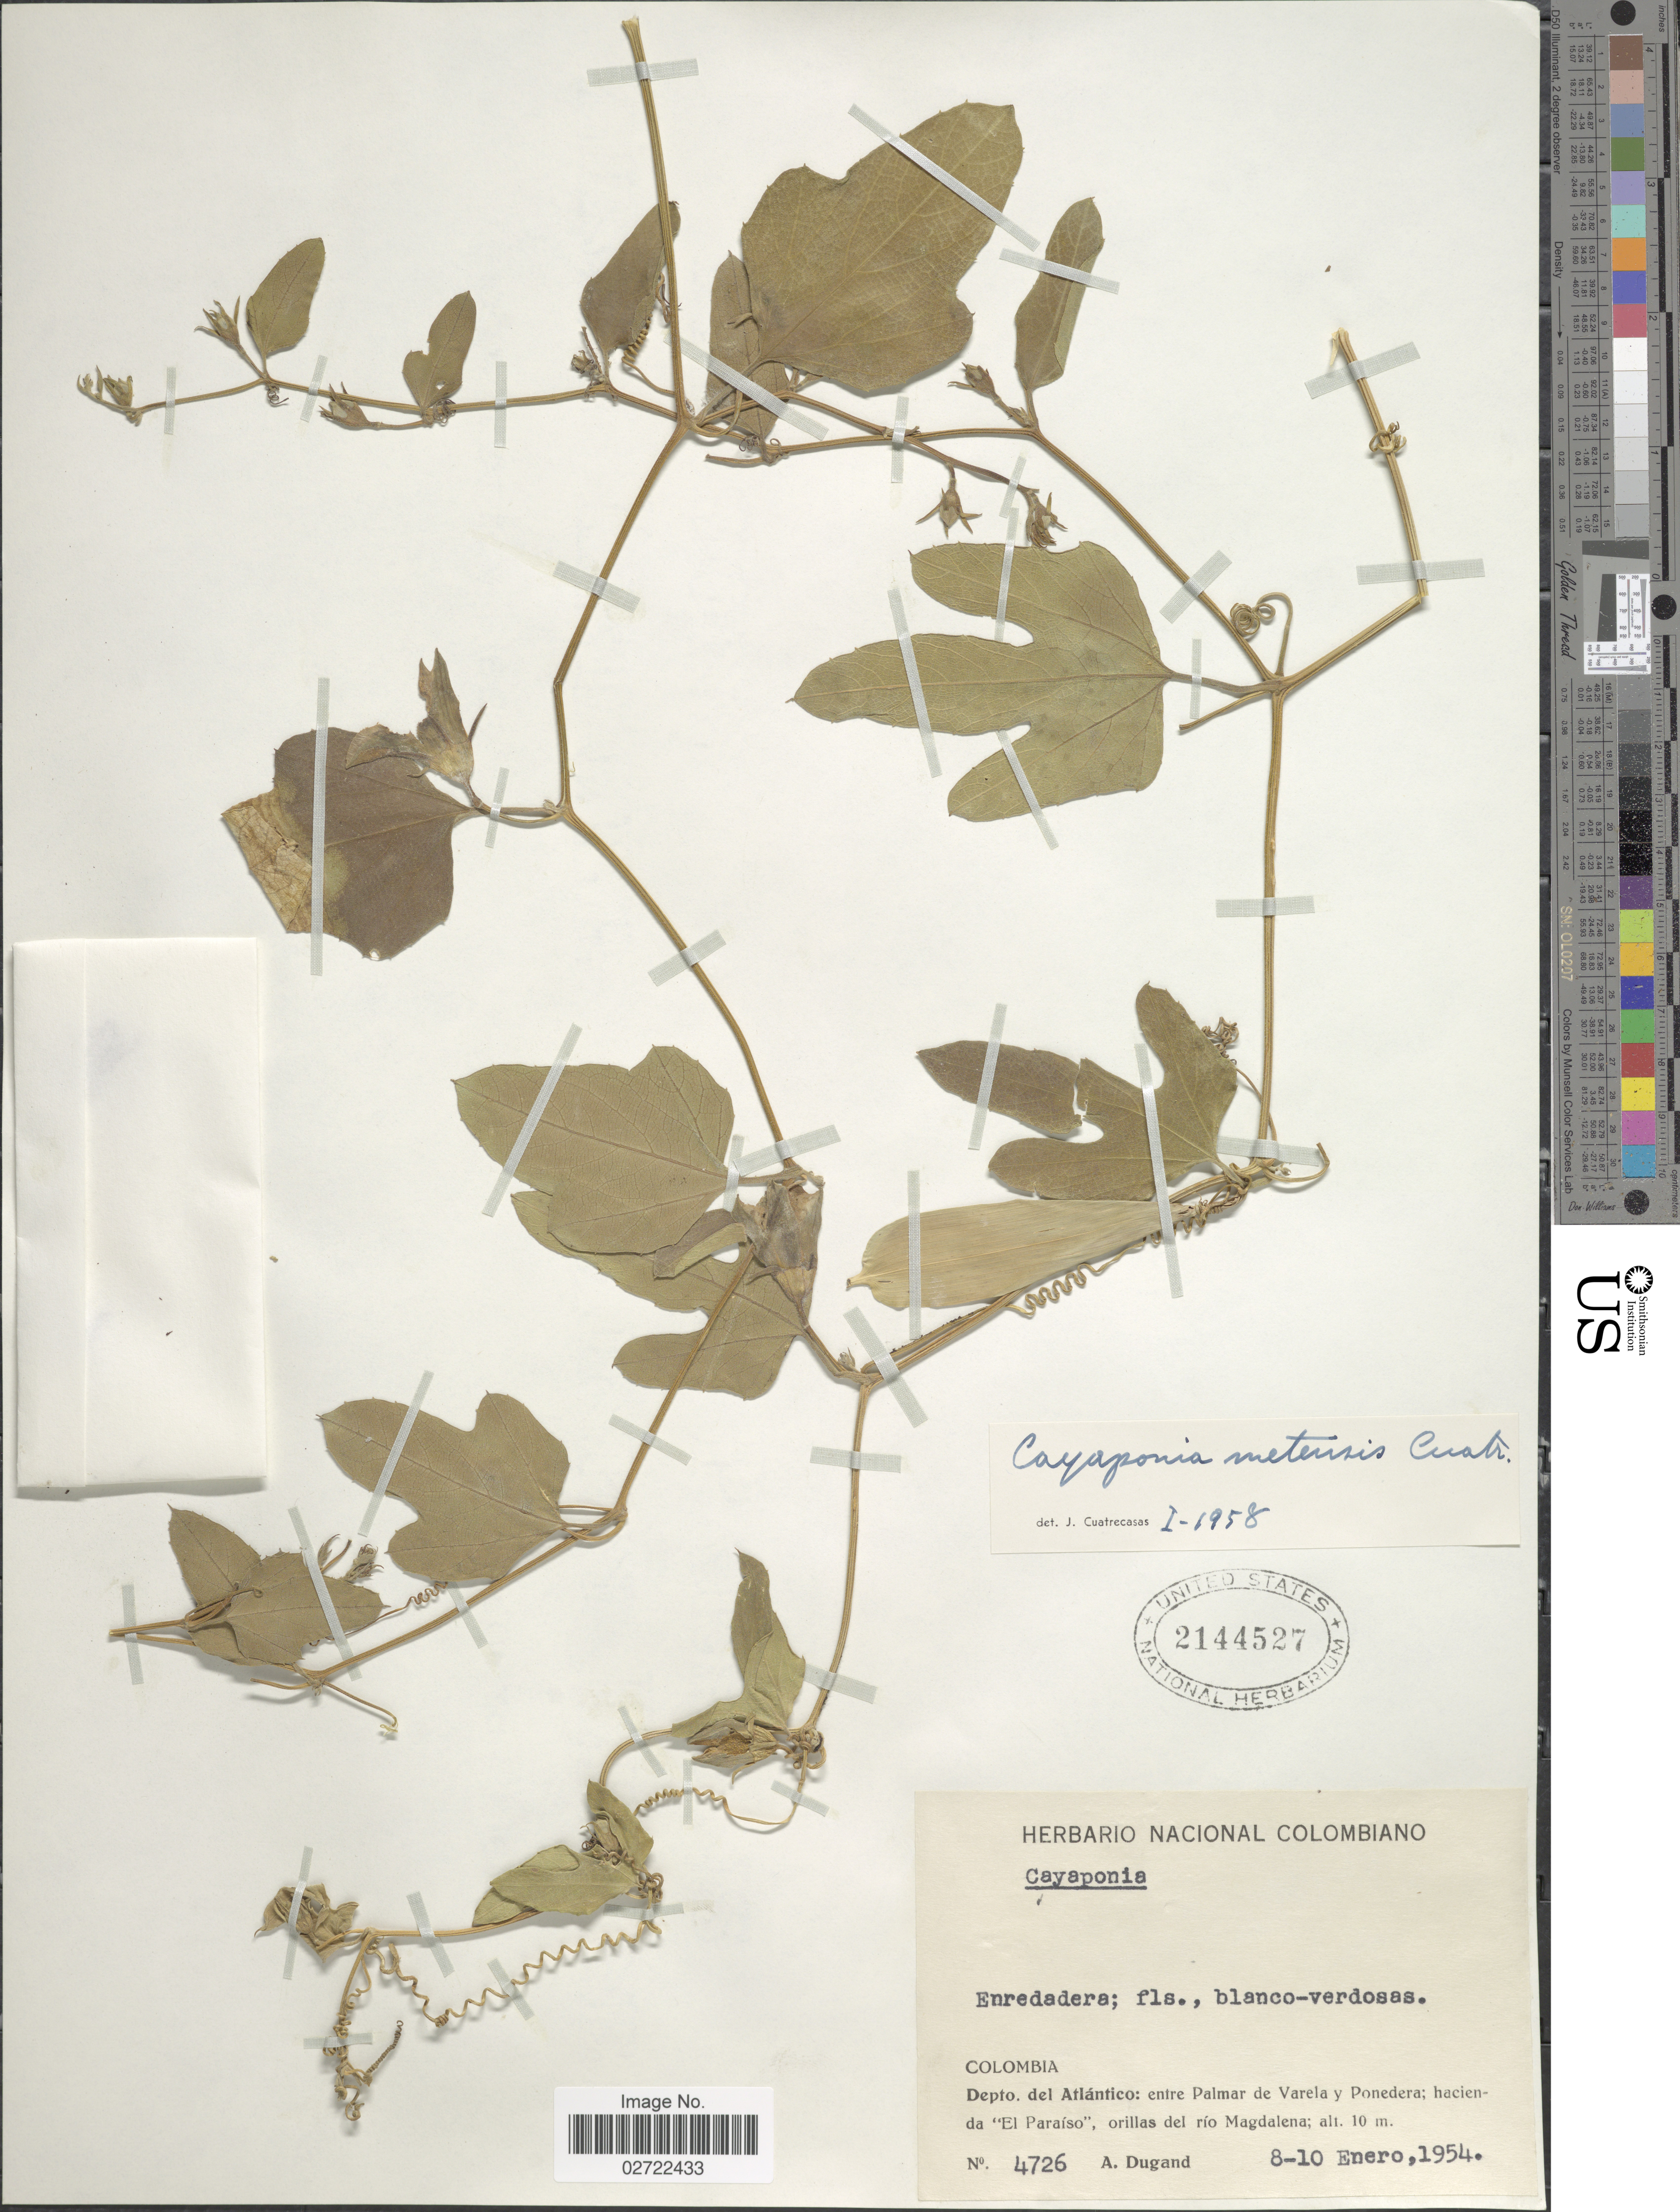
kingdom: Plantae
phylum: Tracheophyta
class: Magnoliopsida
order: Cucurbitales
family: Cucurbitaceae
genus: Cayaponia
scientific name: Cayaponia podantha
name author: Cogn.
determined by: Nee, Michael H.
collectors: A. Dugand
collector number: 4726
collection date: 1954-01-08/1954-01-10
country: Colombia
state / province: Atlántico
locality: Depto. del Atlantico: entre Palmar de Varela y Ponedera; hacienda "El Paraiso", orillas del rio Magdalena.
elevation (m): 10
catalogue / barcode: US 2144527